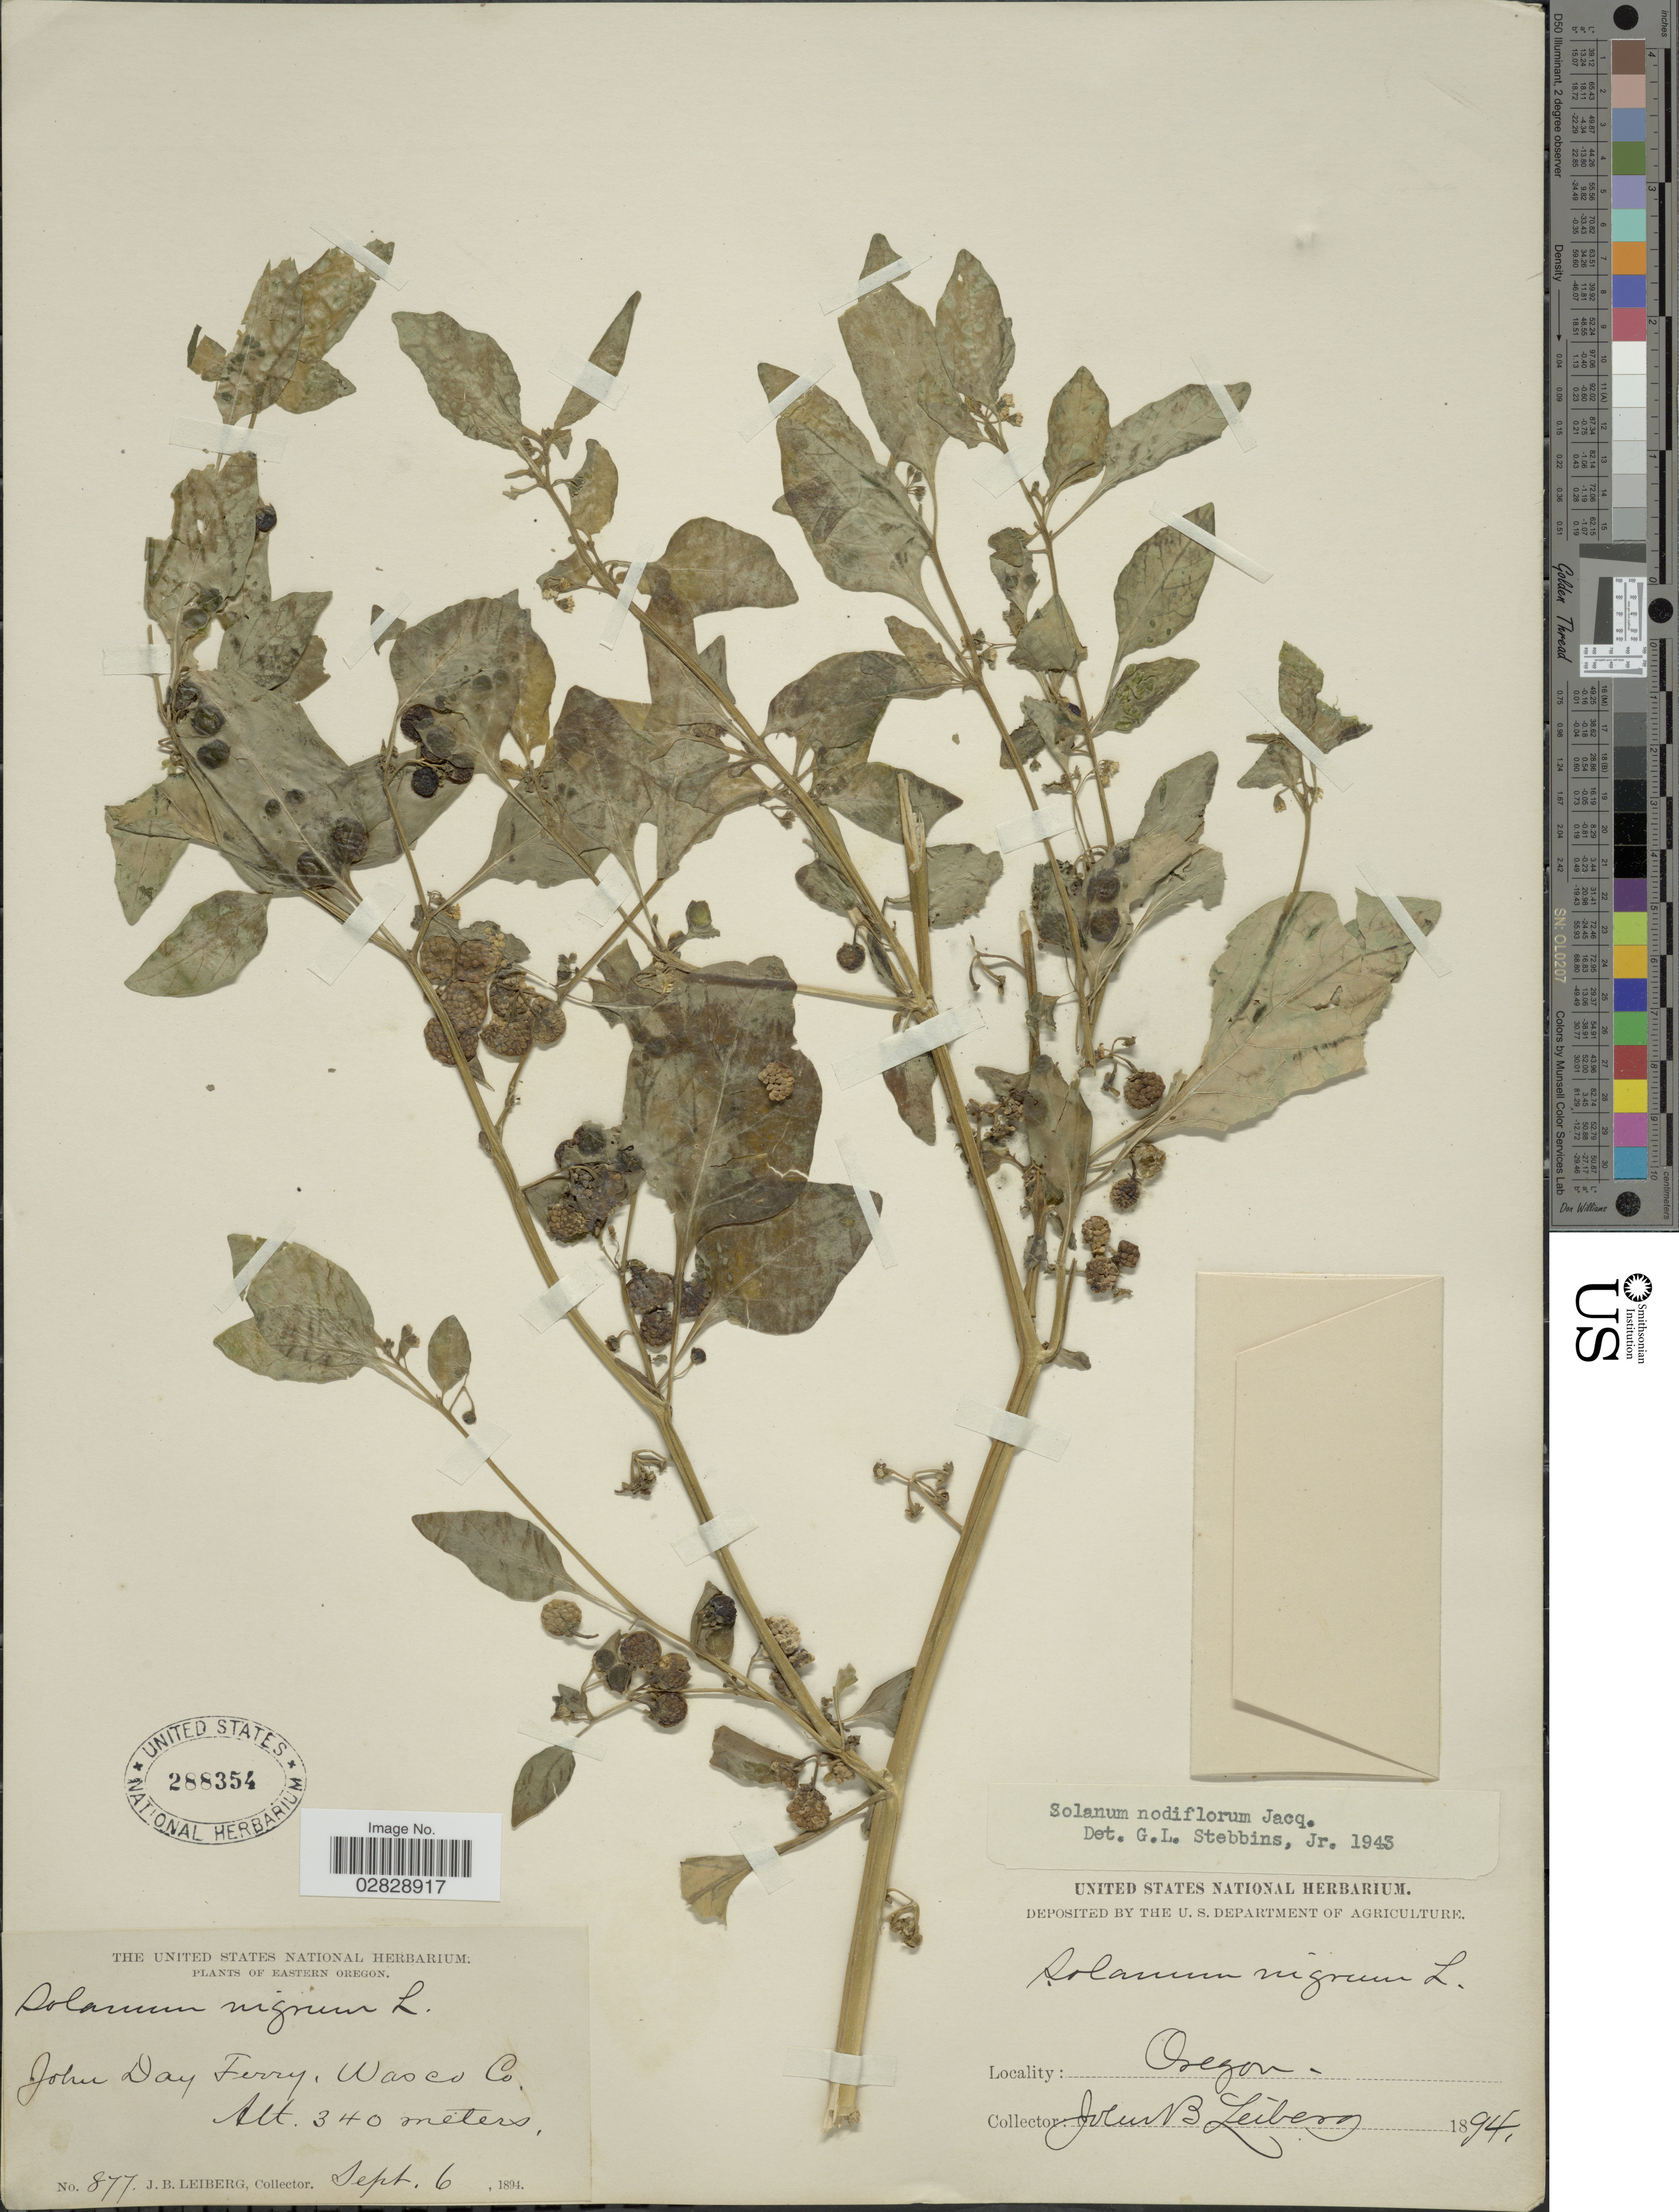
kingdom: Plantae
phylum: Tracheophyta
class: Magnoliopsida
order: Solanales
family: Solanaceae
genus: Solanum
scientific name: Solanum americanum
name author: Mill.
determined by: Knapp, S. D.; Särkinen, T.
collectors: J. Leiberg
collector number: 877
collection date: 1894-09-06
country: United States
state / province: Oregon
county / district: Wasco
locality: Eastern Oregon. John Day Ferry, Wasco Co.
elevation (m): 340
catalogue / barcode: US 288354